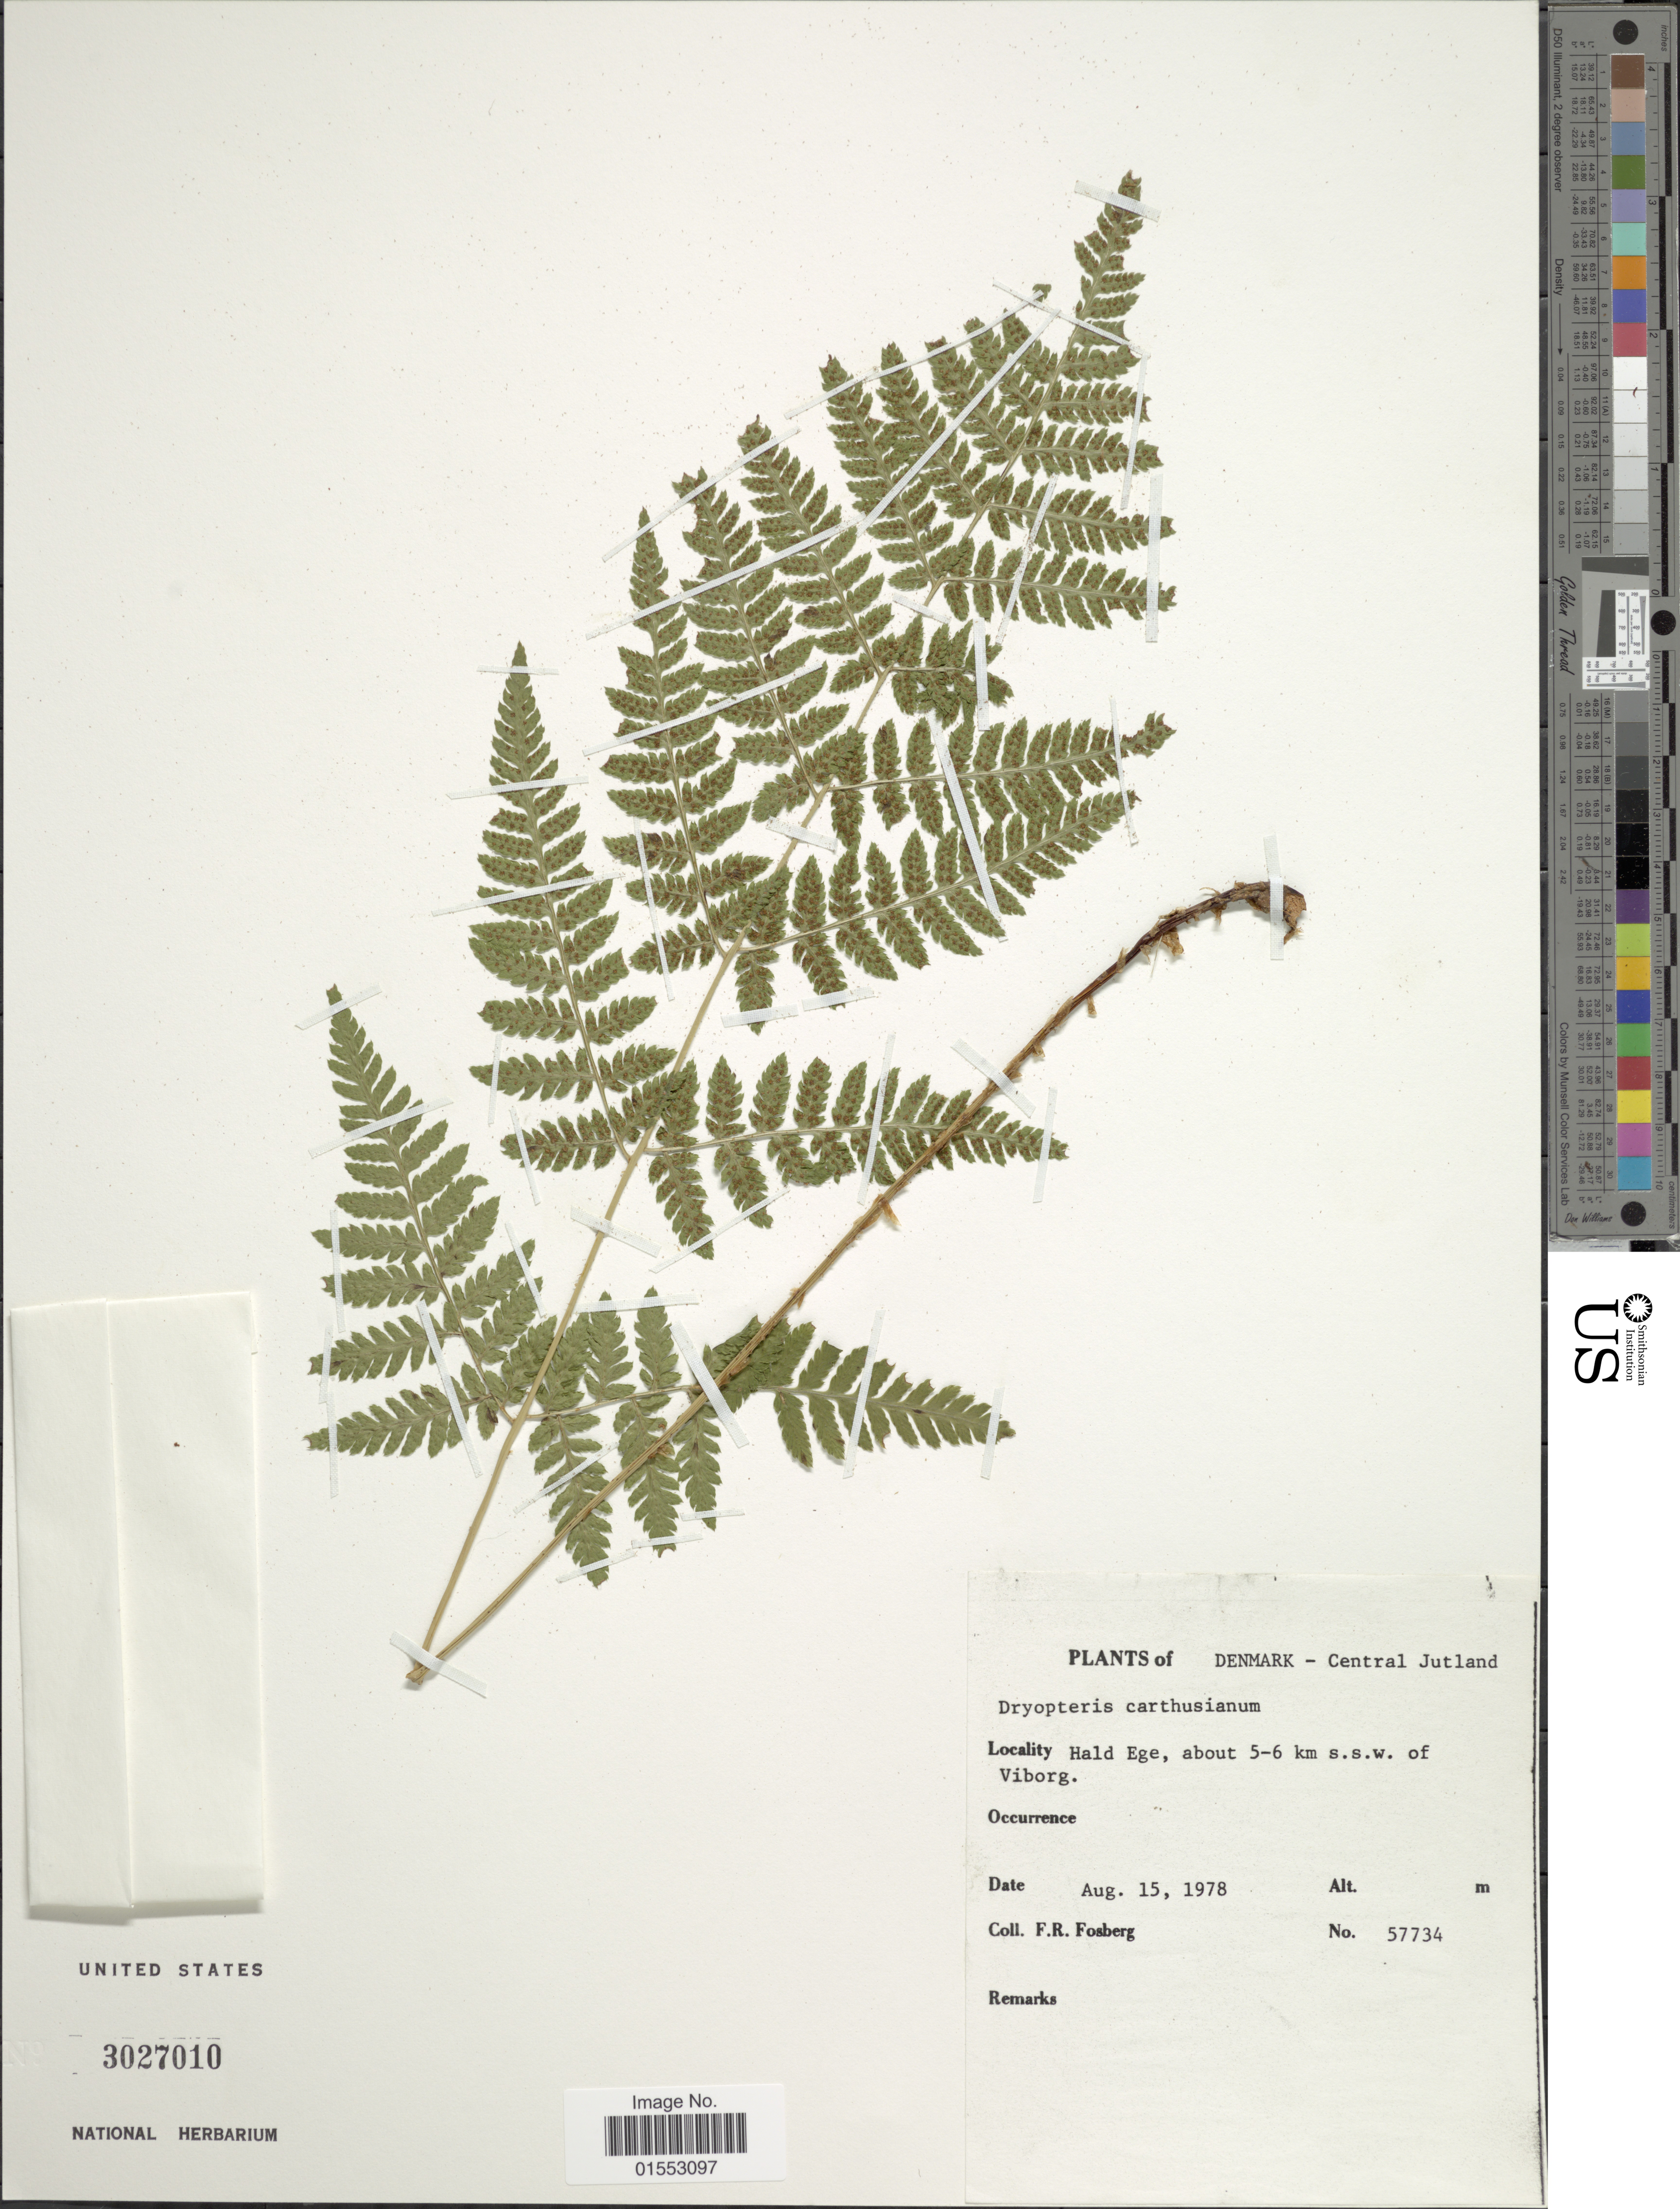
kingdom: Plantae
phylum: Tracheophyta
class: Polypodiopsida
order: Polypodiales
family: Dryopteridaceae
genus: Dryopteris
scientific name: Dryopteris carthusiana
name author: (Villars) H.P. Fuchs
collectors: F. R. Fosberg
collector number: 57734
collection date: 1978-08-15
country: Denmark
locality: Central Jutland. Half edge, about 5-6 km s.s.w. of Viborg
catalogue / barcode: US 3027010